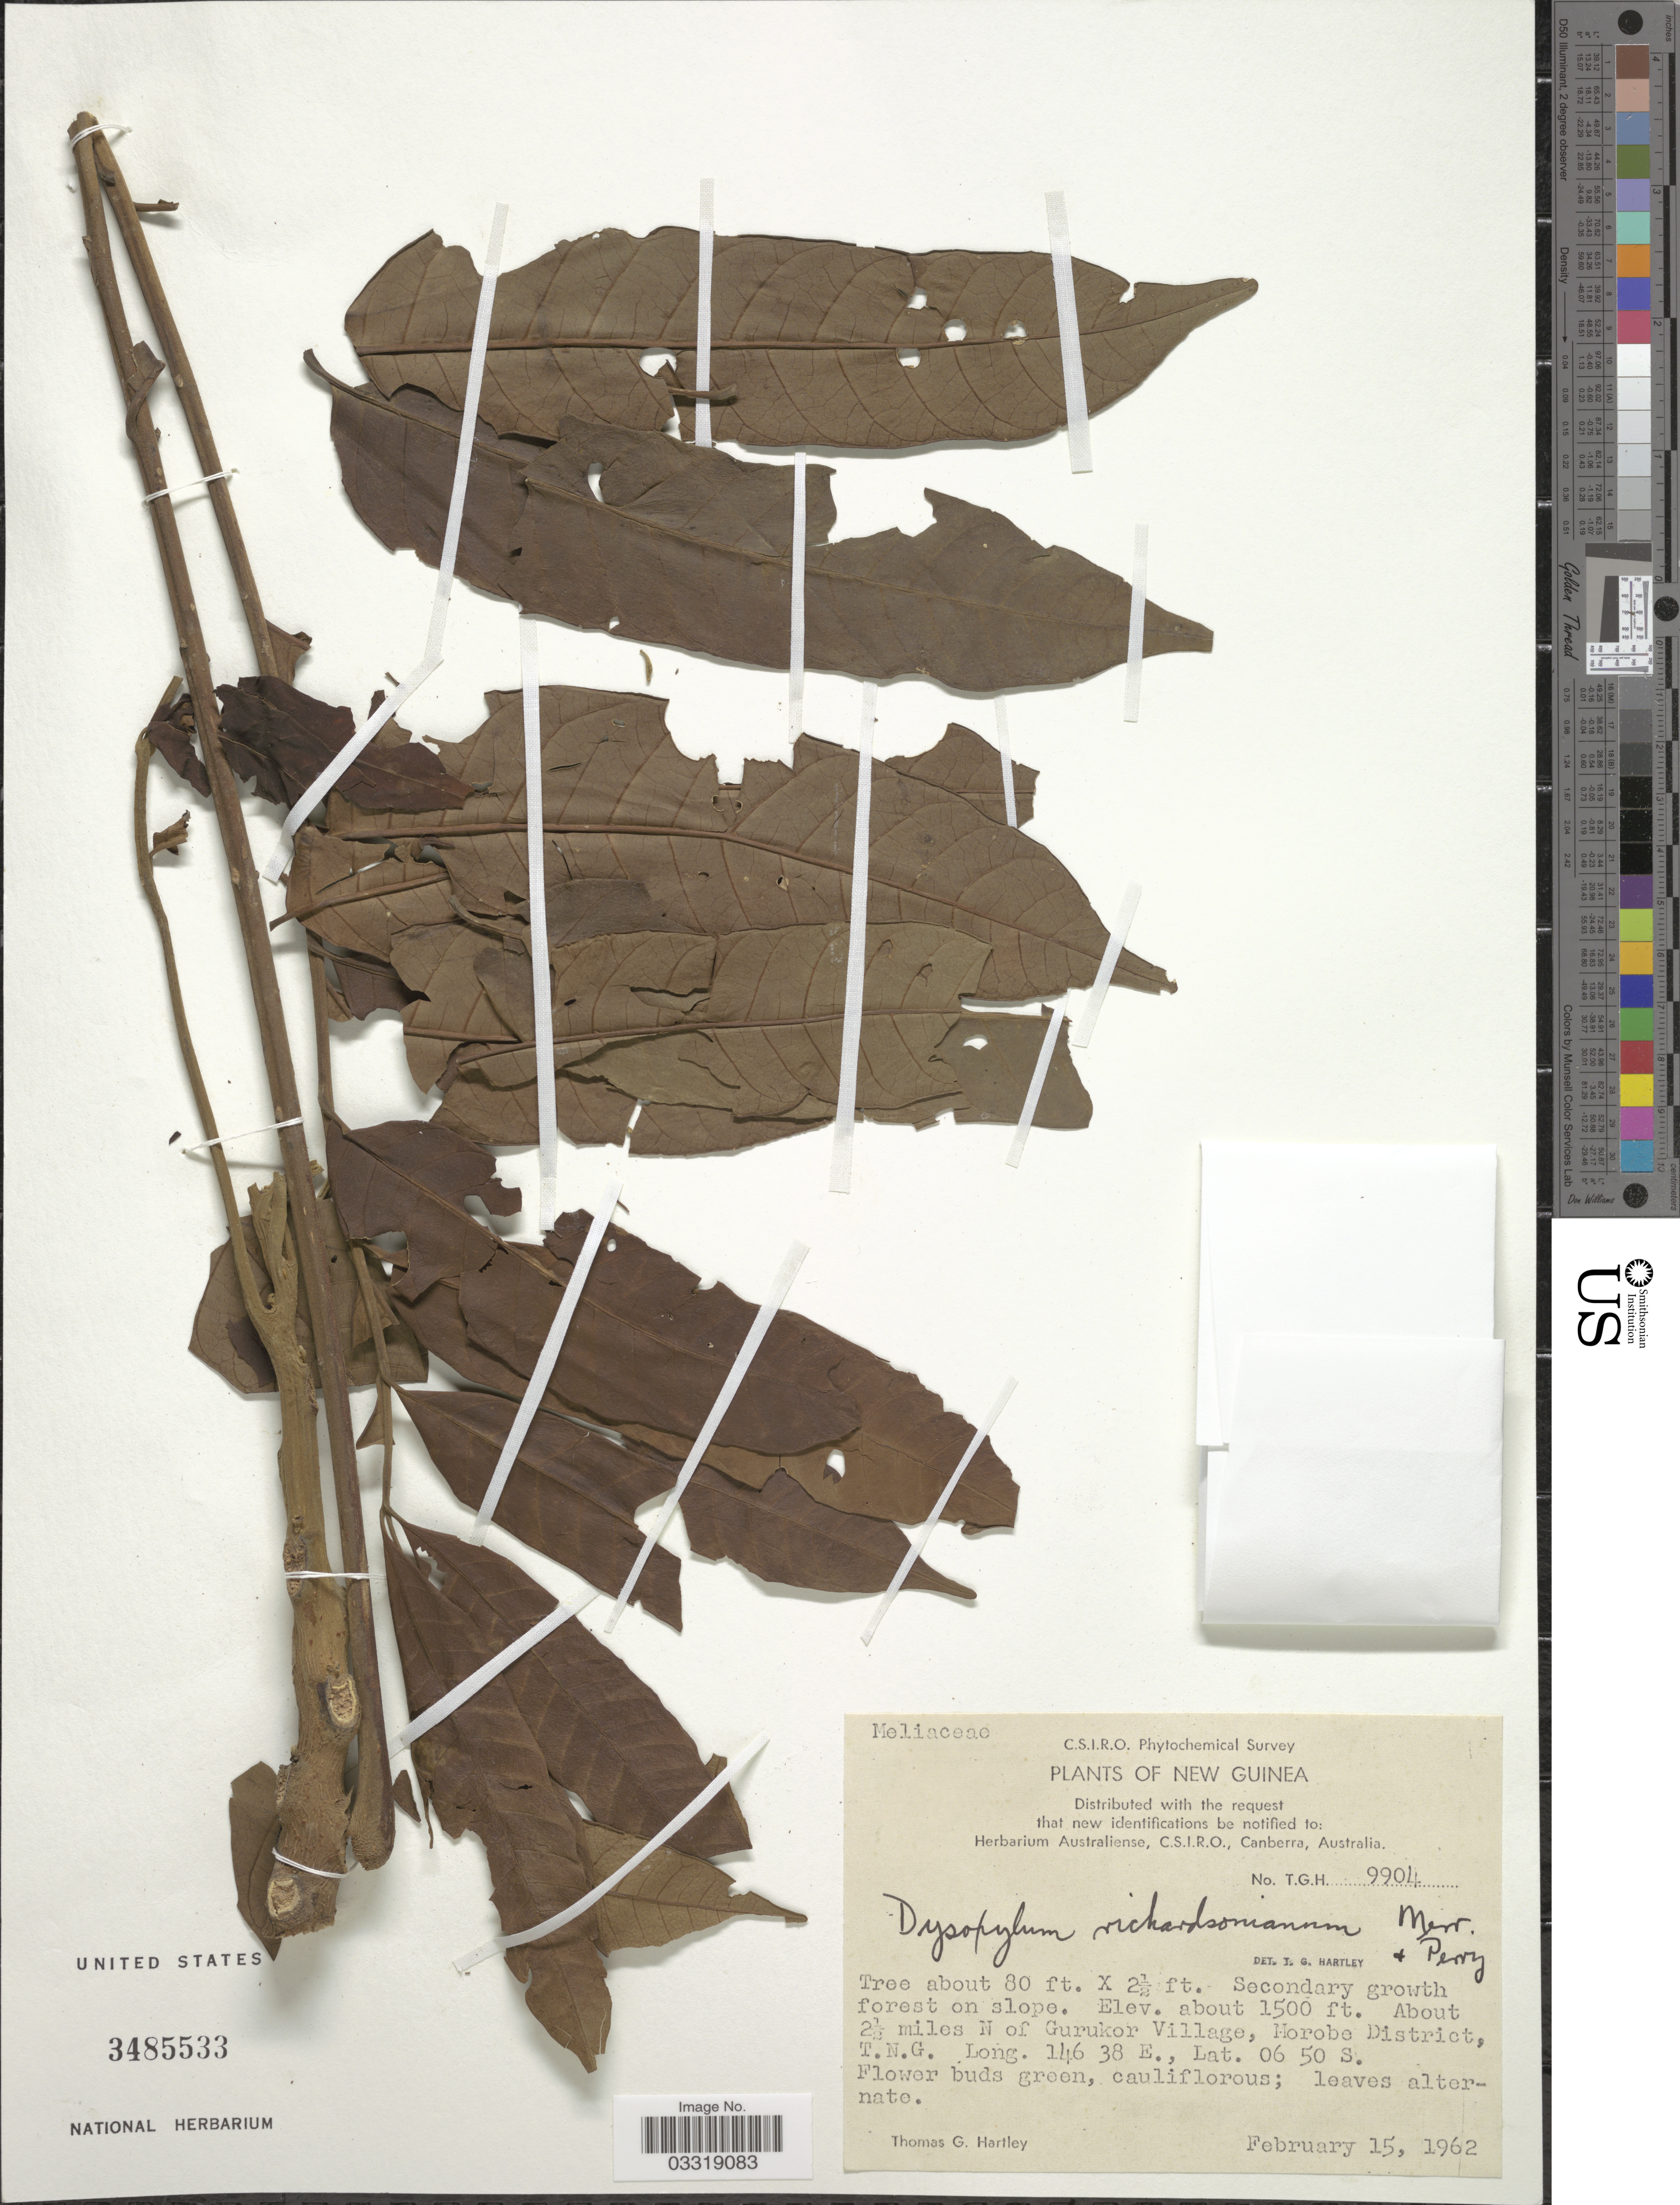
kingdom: Plantae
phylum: Tracheophyta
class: Magnoliopsida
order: Sapindales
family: Meliaceae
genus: Epicharis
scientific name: Epicharis parasitica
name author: (Osbeck) Mabb.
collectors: T. G. Hartley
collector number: TGH 9904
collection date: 1962-02-15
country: Papua New Guinea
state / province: Morobe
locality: New Guinea. About 2½ miles N of Gurukor Village, Morobe District, T.N.G.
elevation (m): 457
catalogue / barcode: US 3485533